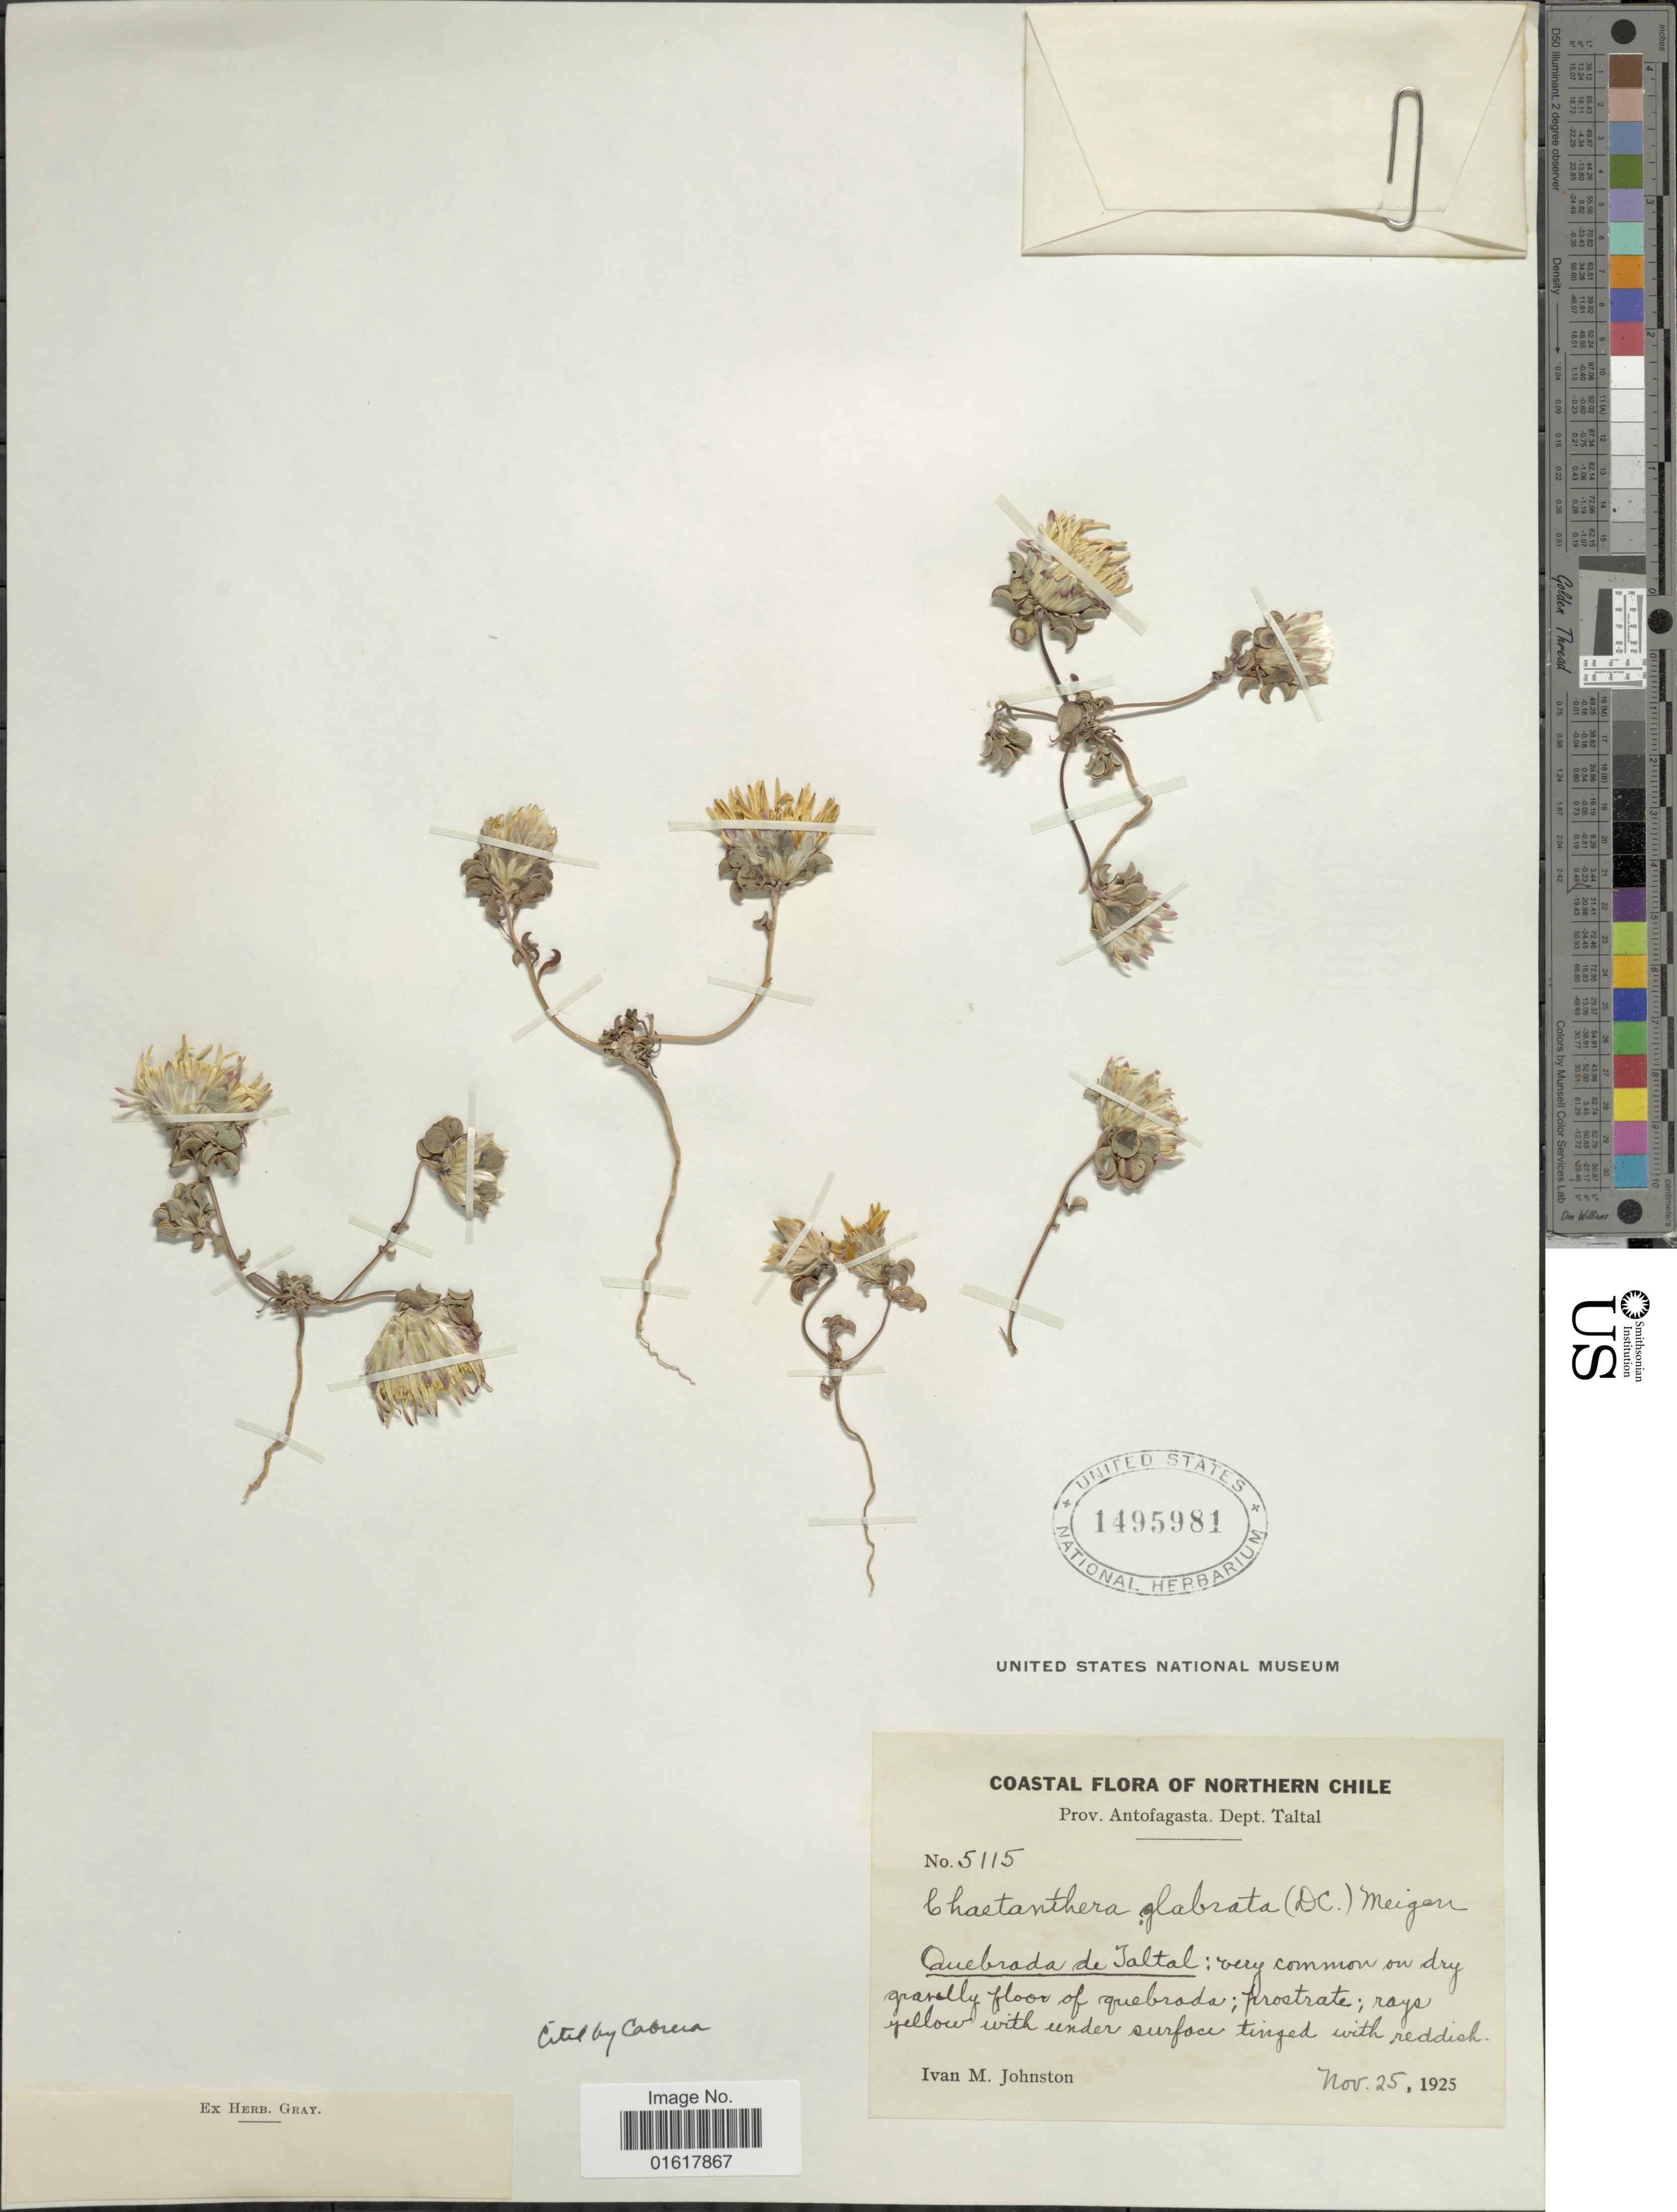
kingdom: Plantae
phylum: Tracheophyta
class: Magnoliopsida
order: Asterales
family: Asteraceae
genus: Chaetanthera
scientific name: Chaetanthera glabrata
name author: (DC.) F. Meigen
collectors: I.M. Johnston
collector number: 5115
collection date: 1925-11-25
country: Chile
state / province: Antofagasta (II)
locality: Northern Chile. Dept. Taltal. Quebrada de taltal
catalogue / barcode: US 1495981